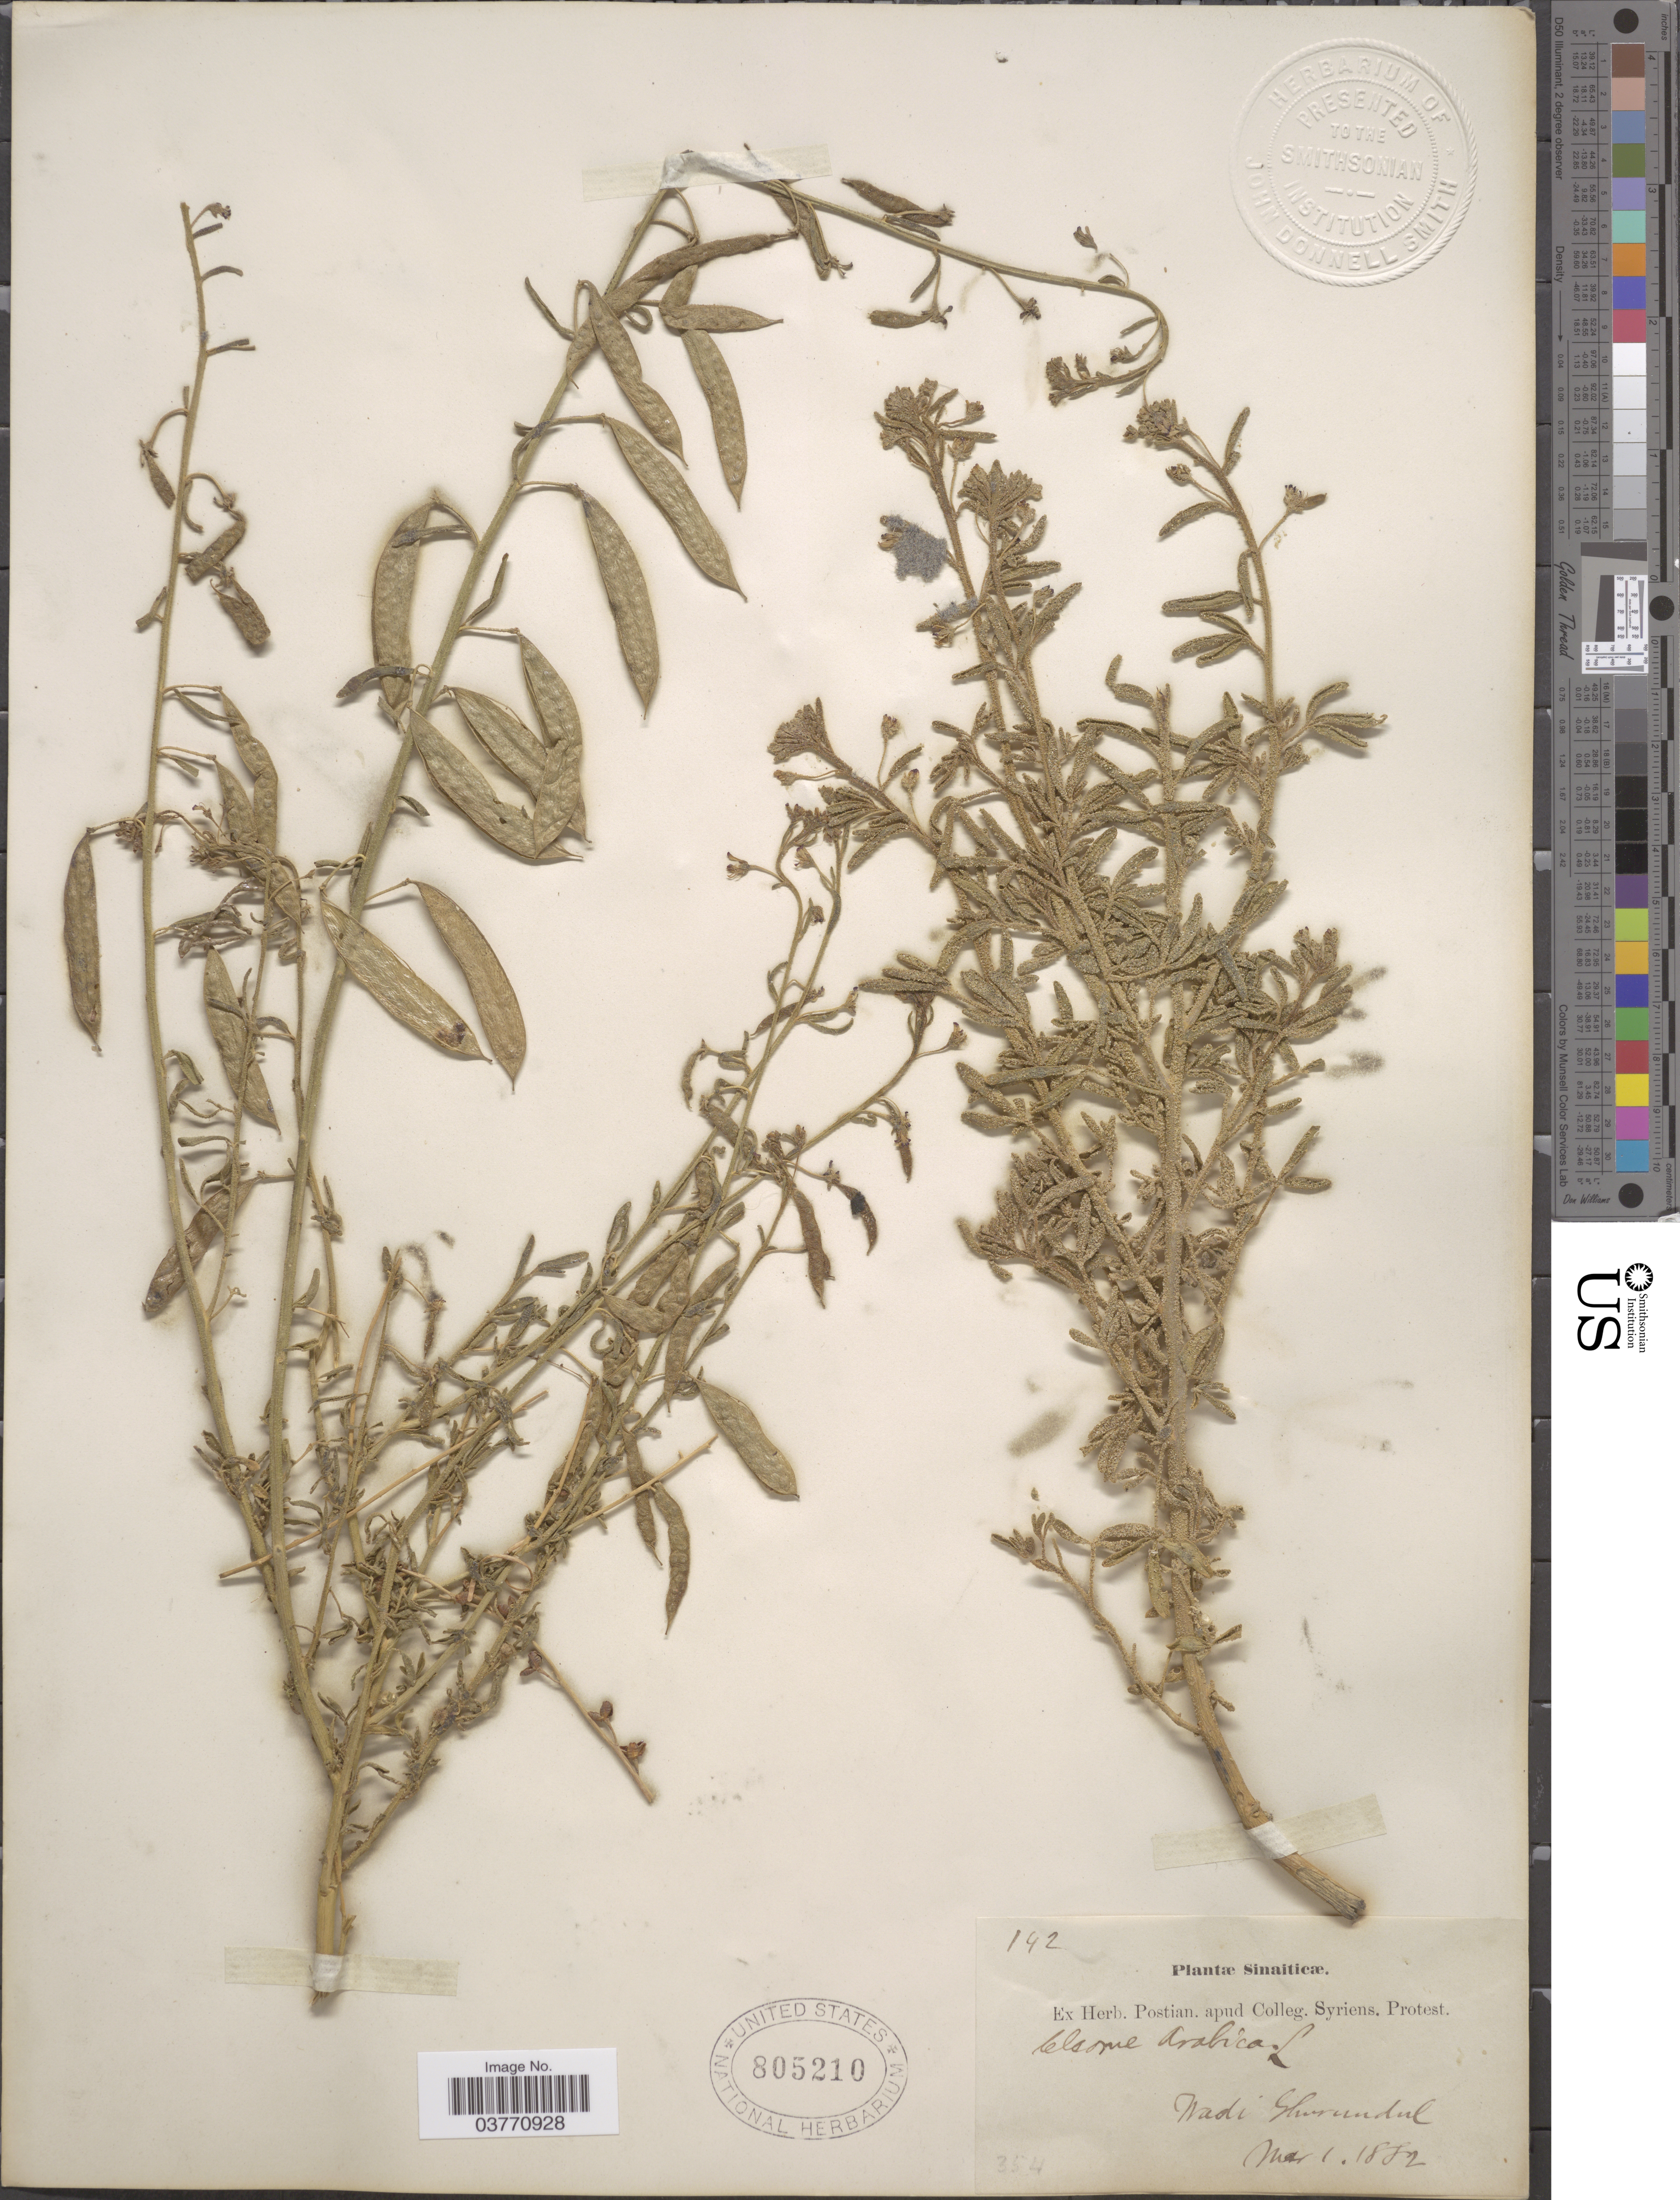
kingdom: Plantae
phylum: Tracheophyta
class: Magnoliopsida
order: Brassicales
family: Cleomaceae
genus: Cleome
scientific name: Cleome arabica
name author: L.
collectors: ex herb. Postian. apud Colleg. Syriens. Protest. USE "Fannie P. A. Shepard" (10308853) AS PRIMARY COLLECTOR INSTEAD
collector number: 142/354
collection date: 1882-03-01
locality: Sinaiticæ. Wadi Shurundul.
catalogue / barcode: US 805210